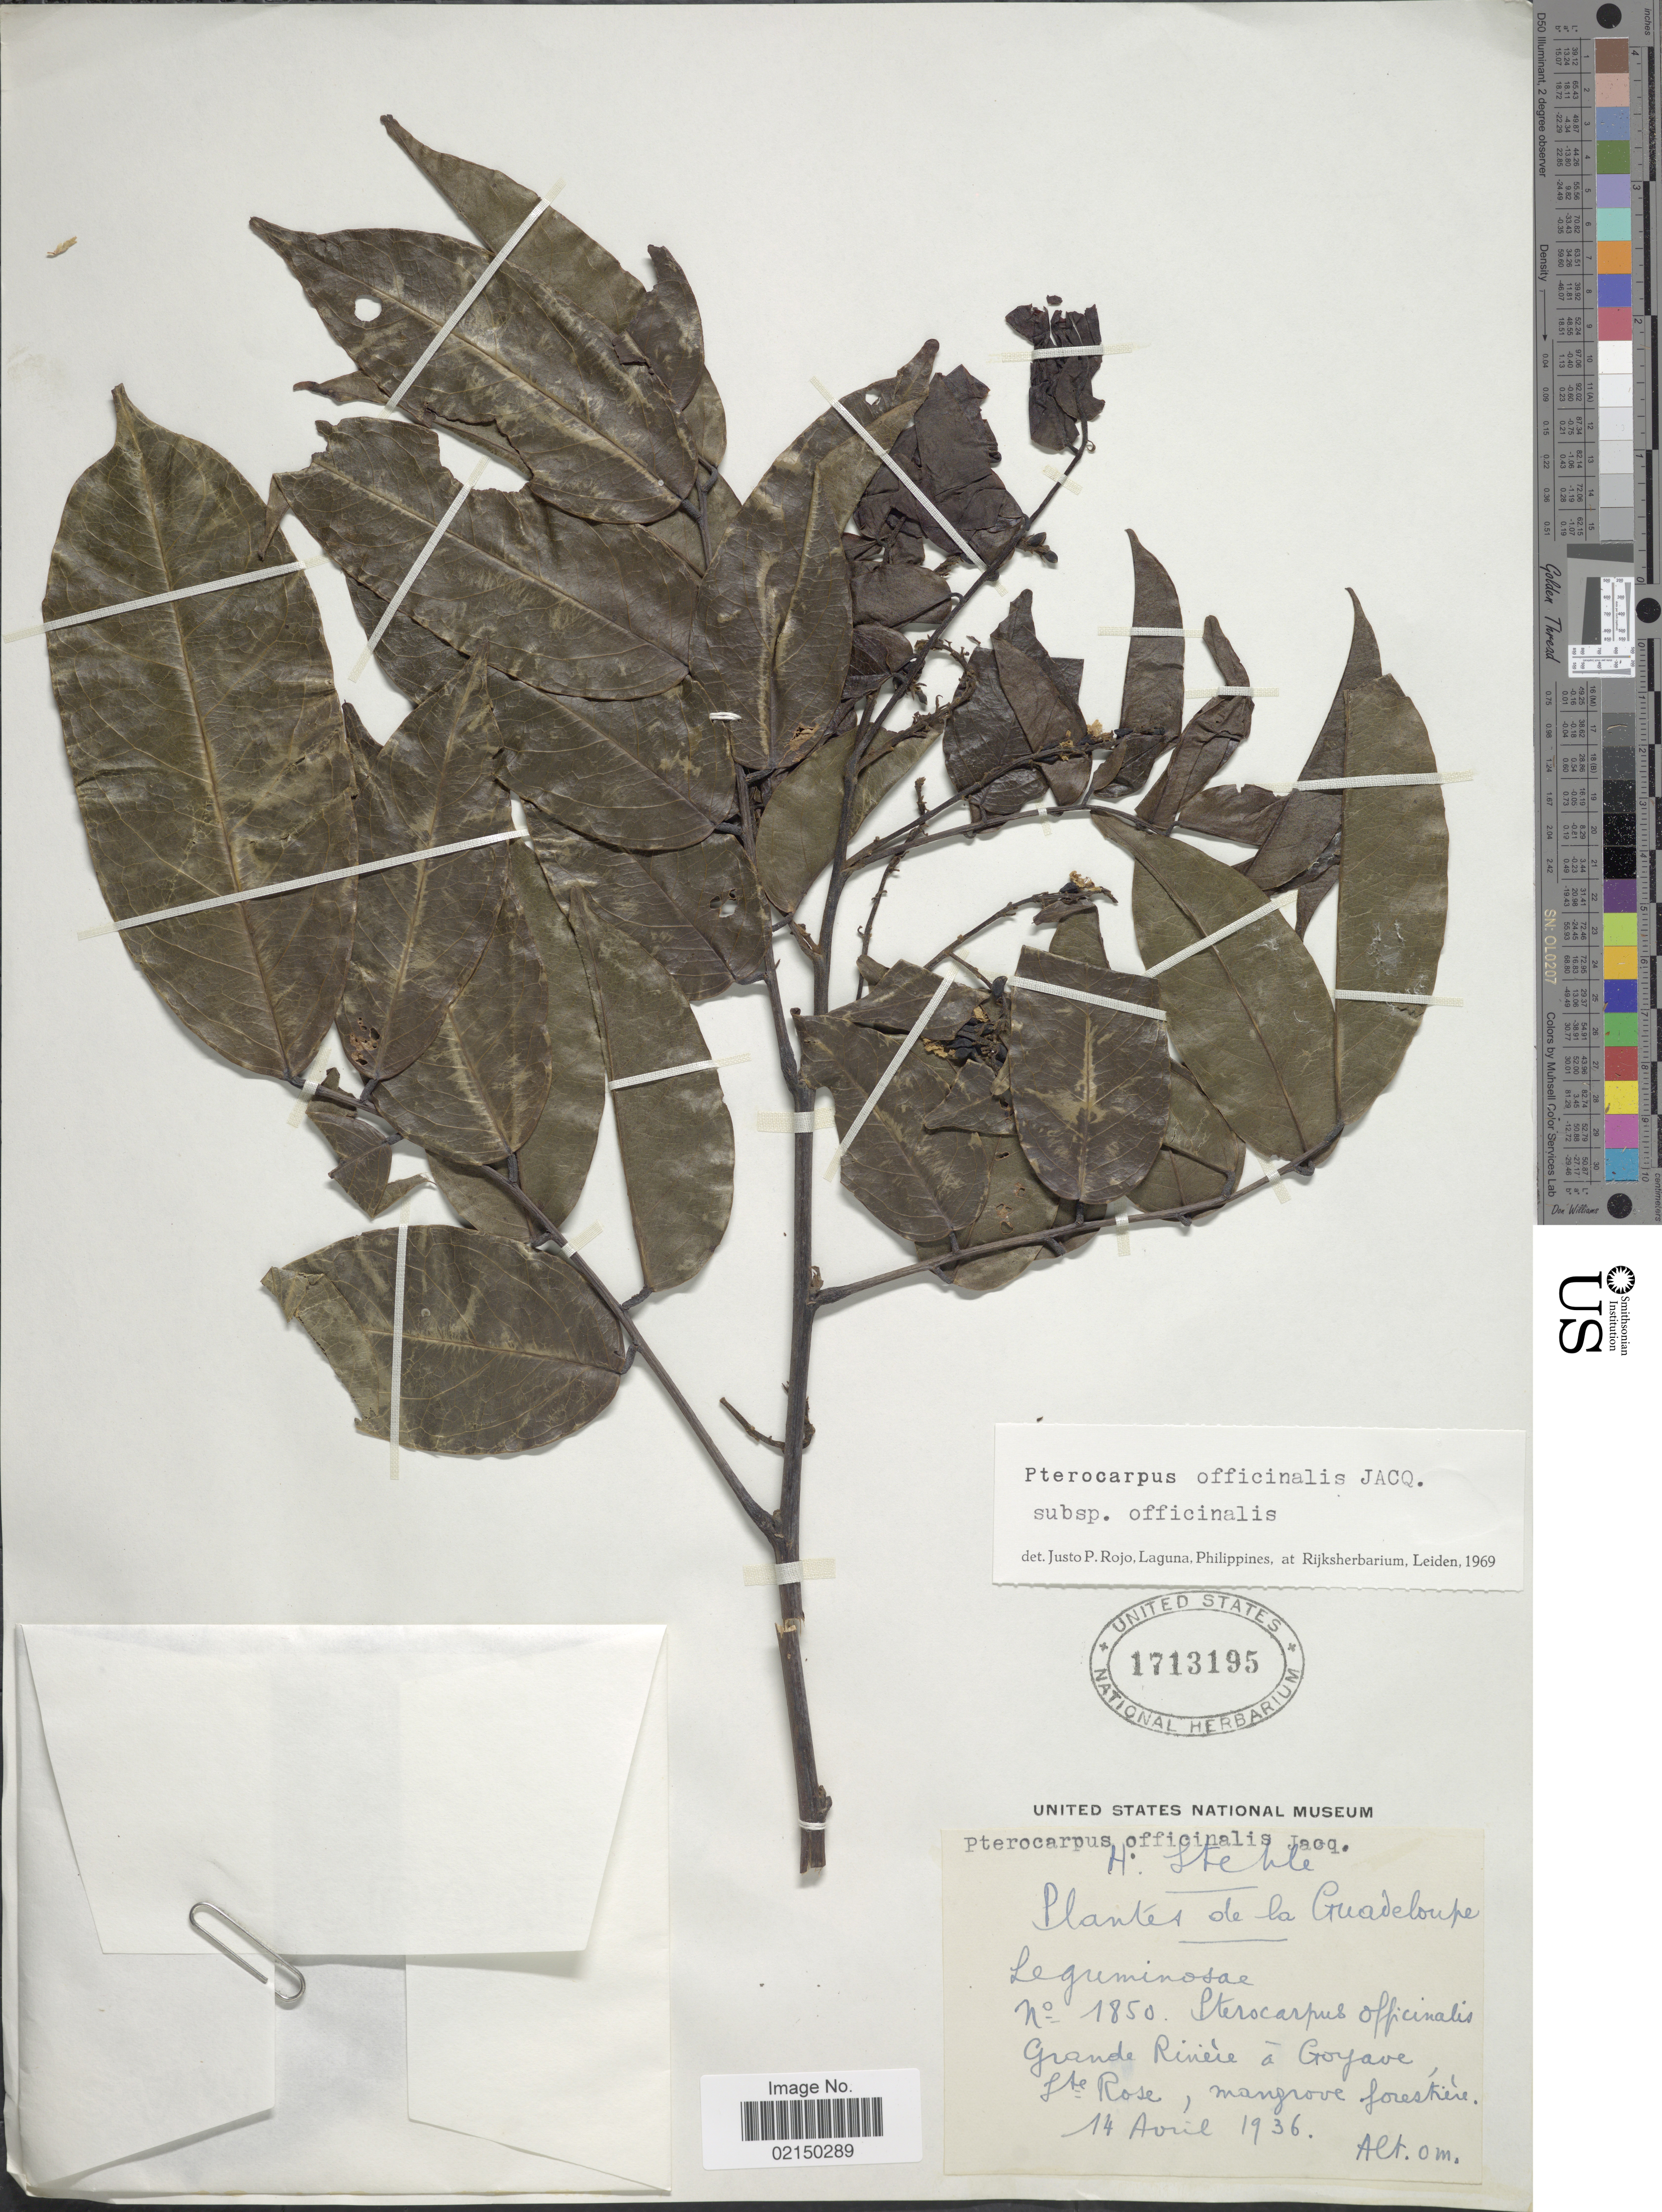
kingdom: Plantae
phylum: Tracheophyta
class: Magnoliopsida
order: Fabales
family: Fabaceae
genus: Pterocarpus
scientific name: Pterocarpus officinalis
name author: Jacq.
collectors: H. Stehlé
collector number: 1850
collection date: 1936-04-14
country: Guadeloupe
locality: Grande Riviere a Goyave Ste Rose, mangrove forestiere.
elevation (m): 0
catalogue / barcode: US 1713195